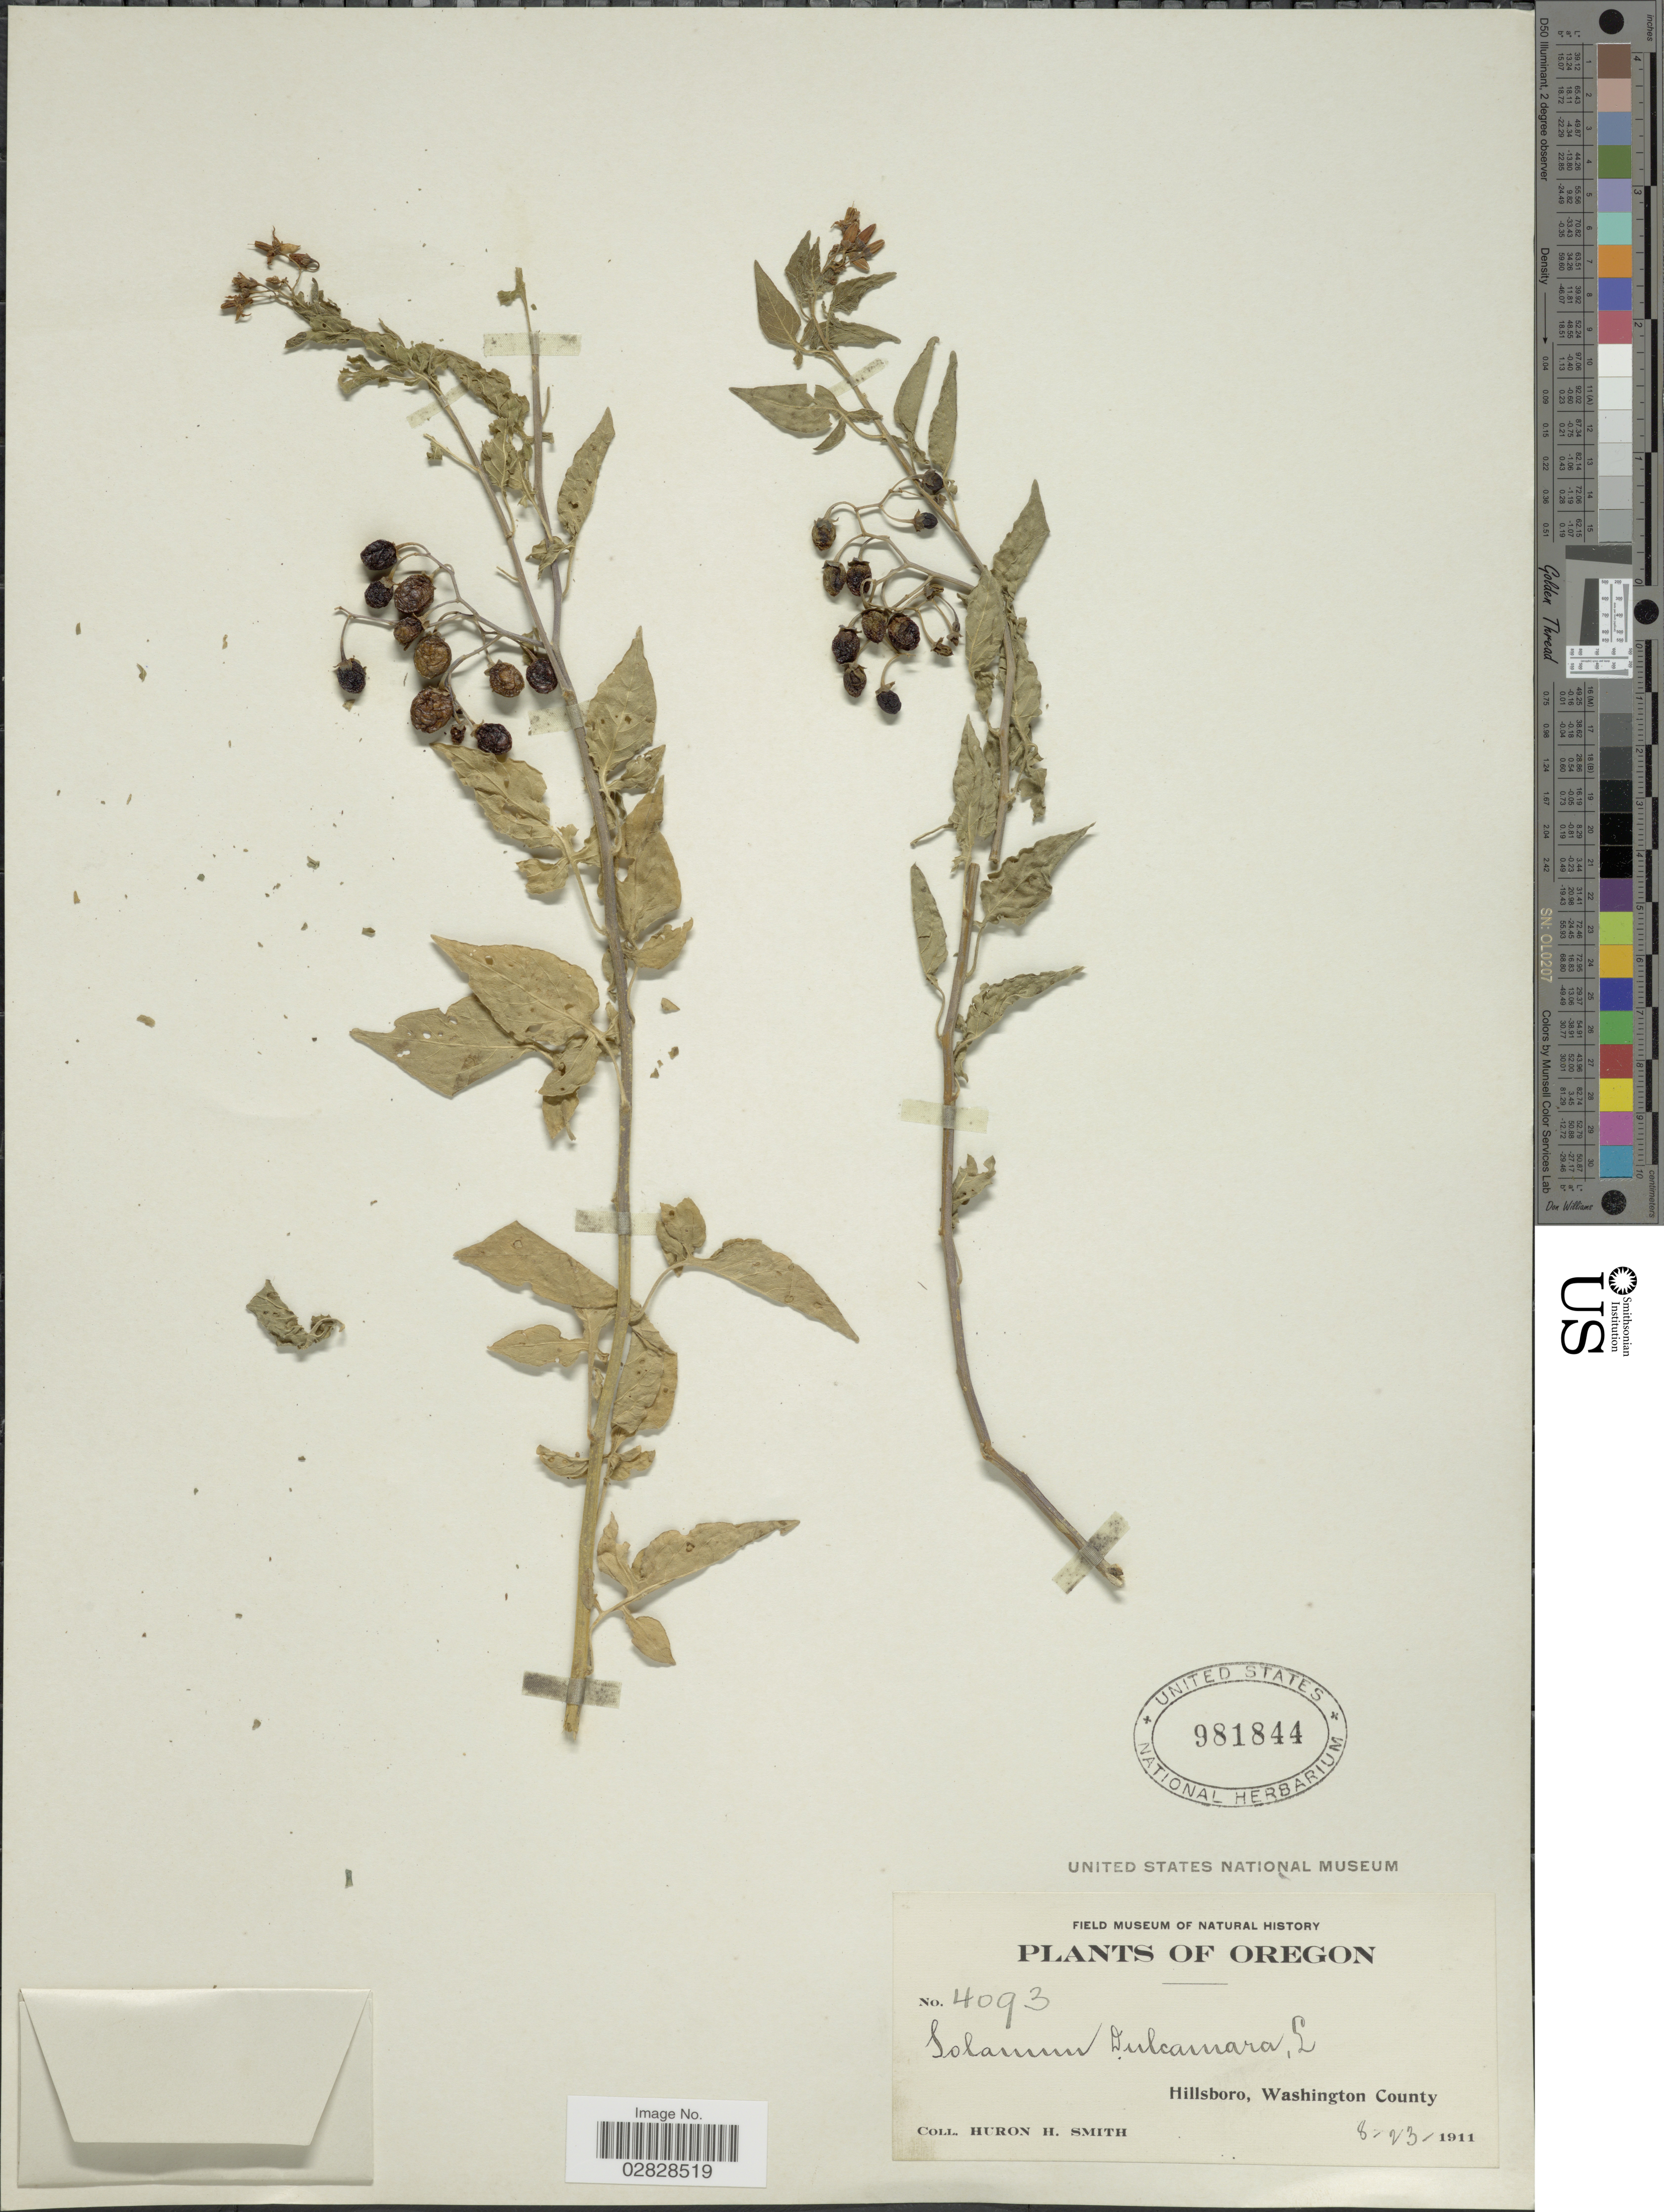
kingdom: Plantae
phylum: Tracheophyta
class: Magnoliopsida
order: Solanales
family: Solanaceae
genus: Solanum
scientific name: Solanum dulcamara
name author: L.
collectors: Huron H. Smith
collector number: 4093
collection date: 1911-08-23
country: United States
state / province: Oregon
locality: Hillsboro, Washington County.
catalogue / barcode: US 981844